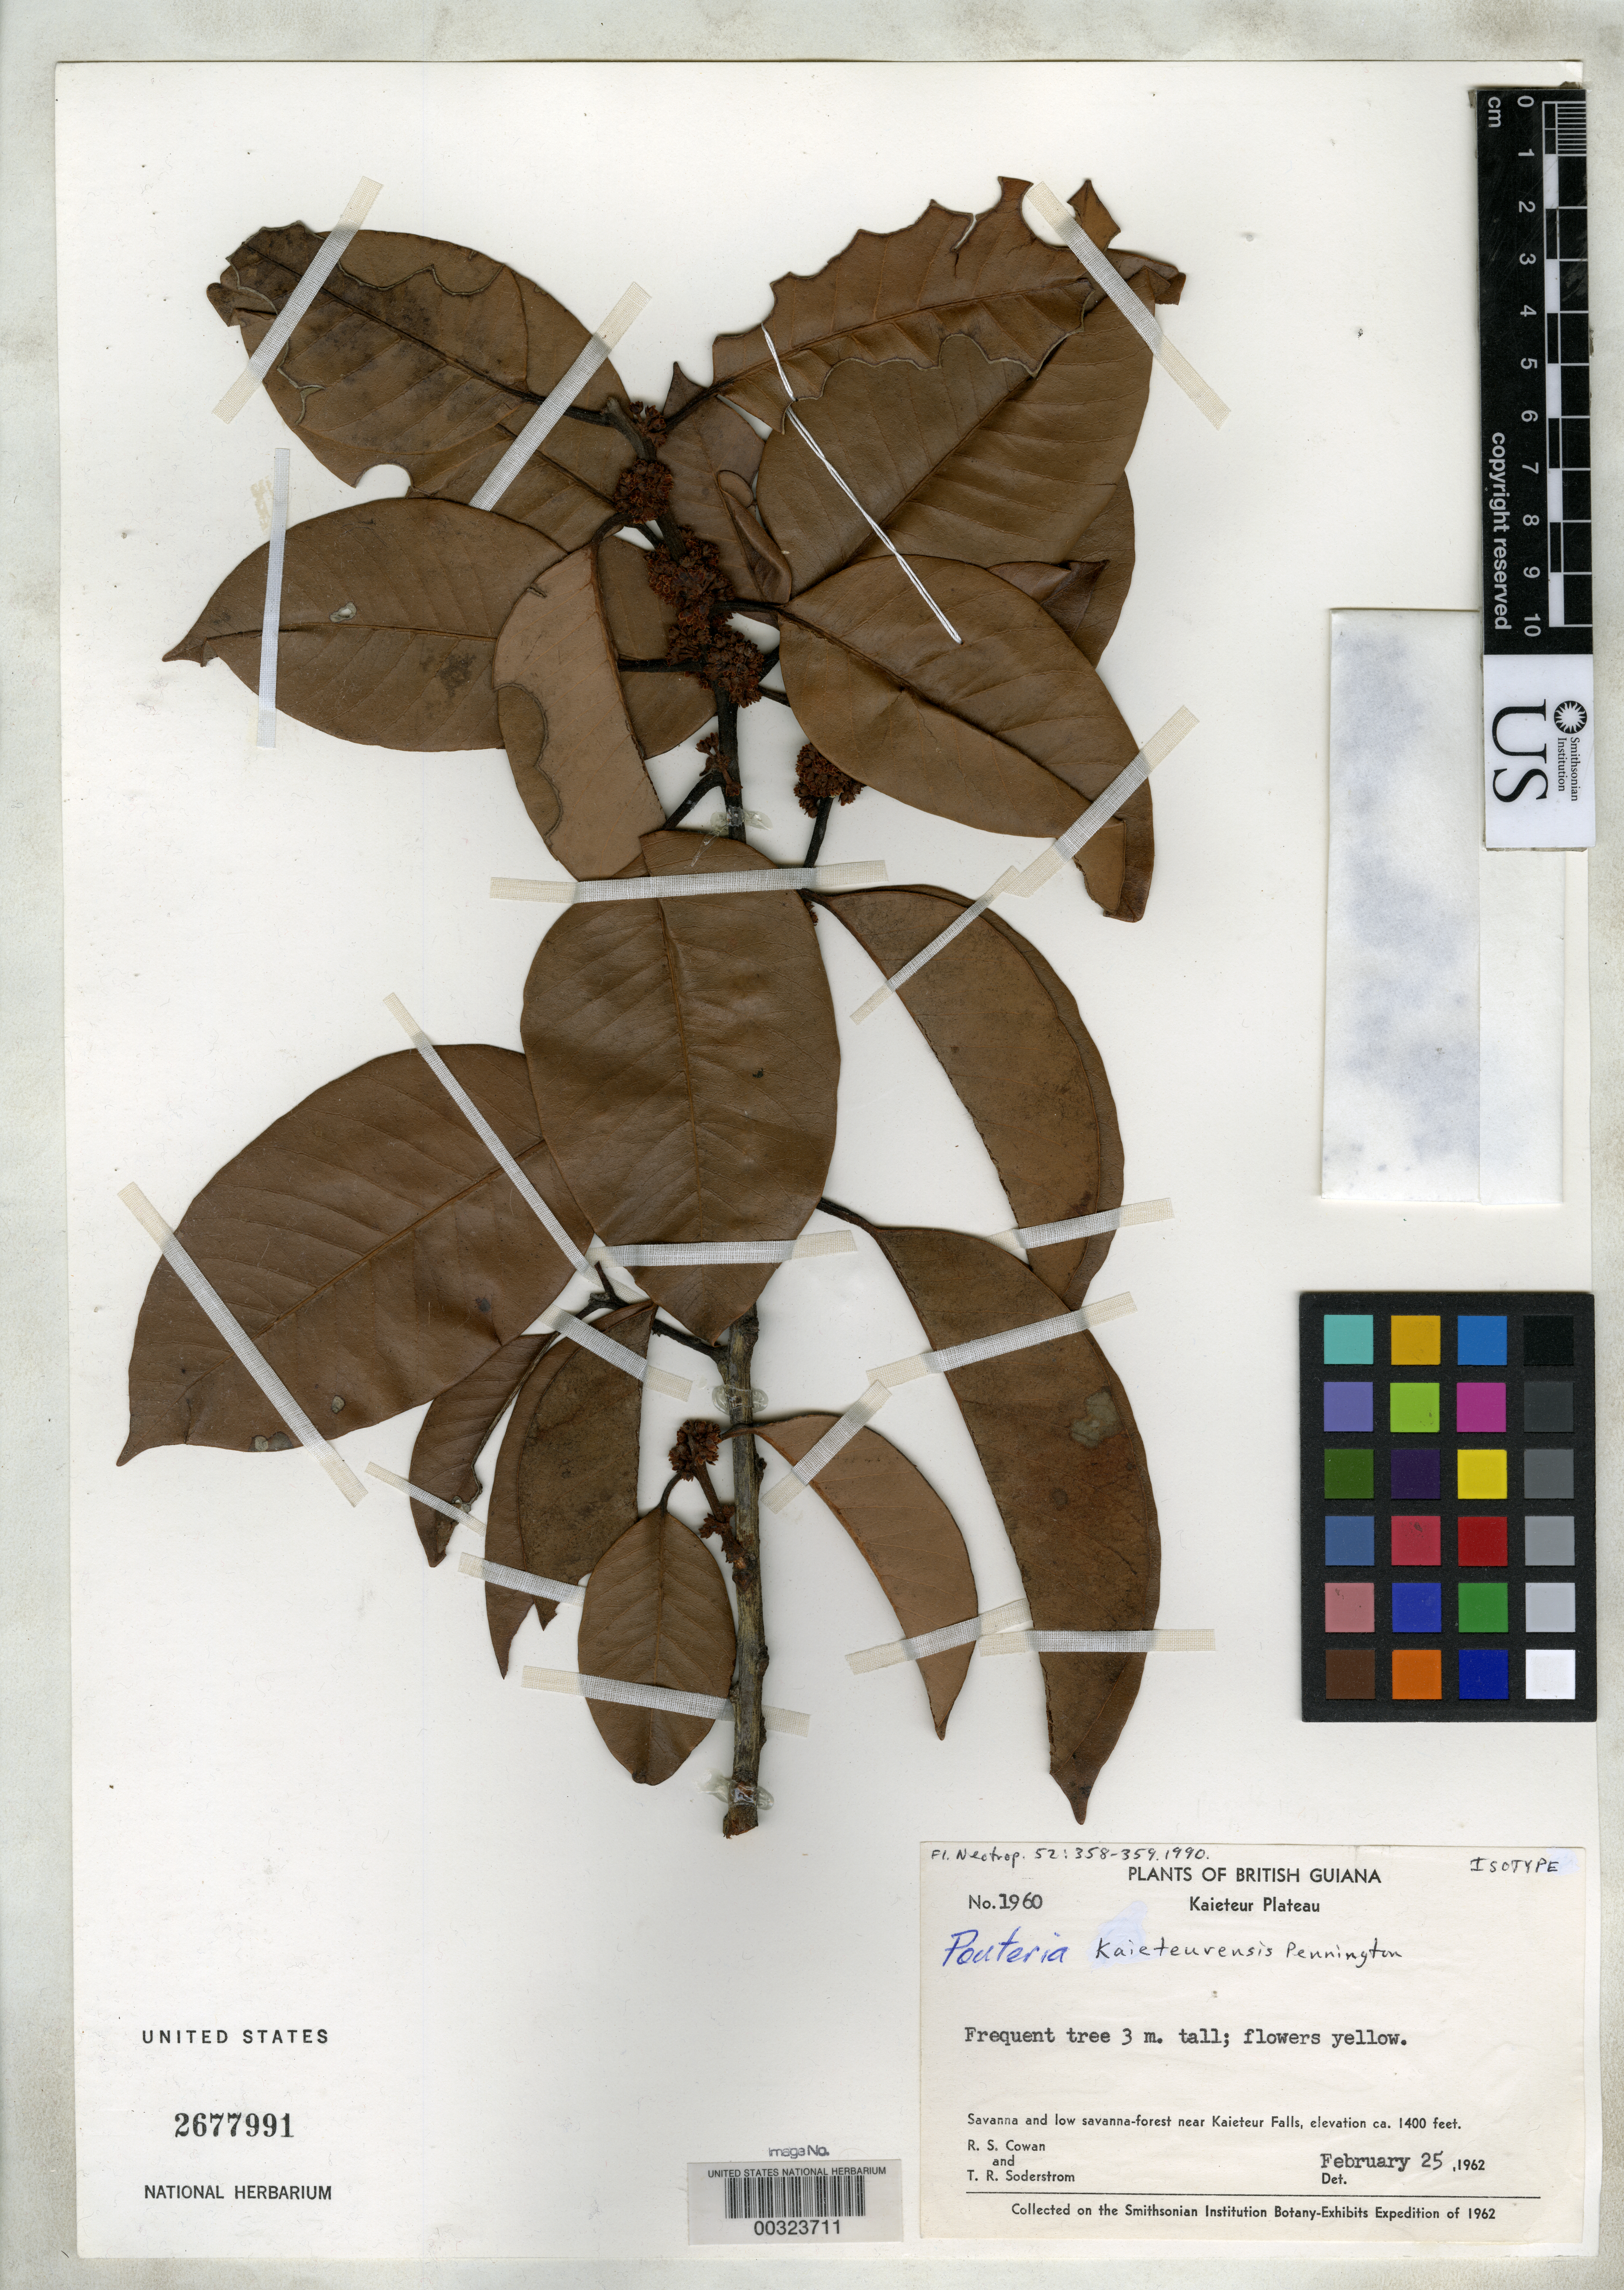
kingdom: Plantae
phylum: Tracheophyta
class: Magnoliopsida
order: Ericales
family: Sapotaceae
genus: Pouteria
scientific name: Pouteria kaieteurensis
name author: T.D. Penn.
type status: Isotype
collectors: R. S. Cowan & T. R. Soderstrom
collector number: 1960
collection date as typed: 25 Feb 1962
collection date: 1962-02-25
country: Guyana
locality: Kaieteur plateau, savanna & low savanna forest near Kaieteur Falls.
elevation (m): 427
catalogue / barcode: US 2677991